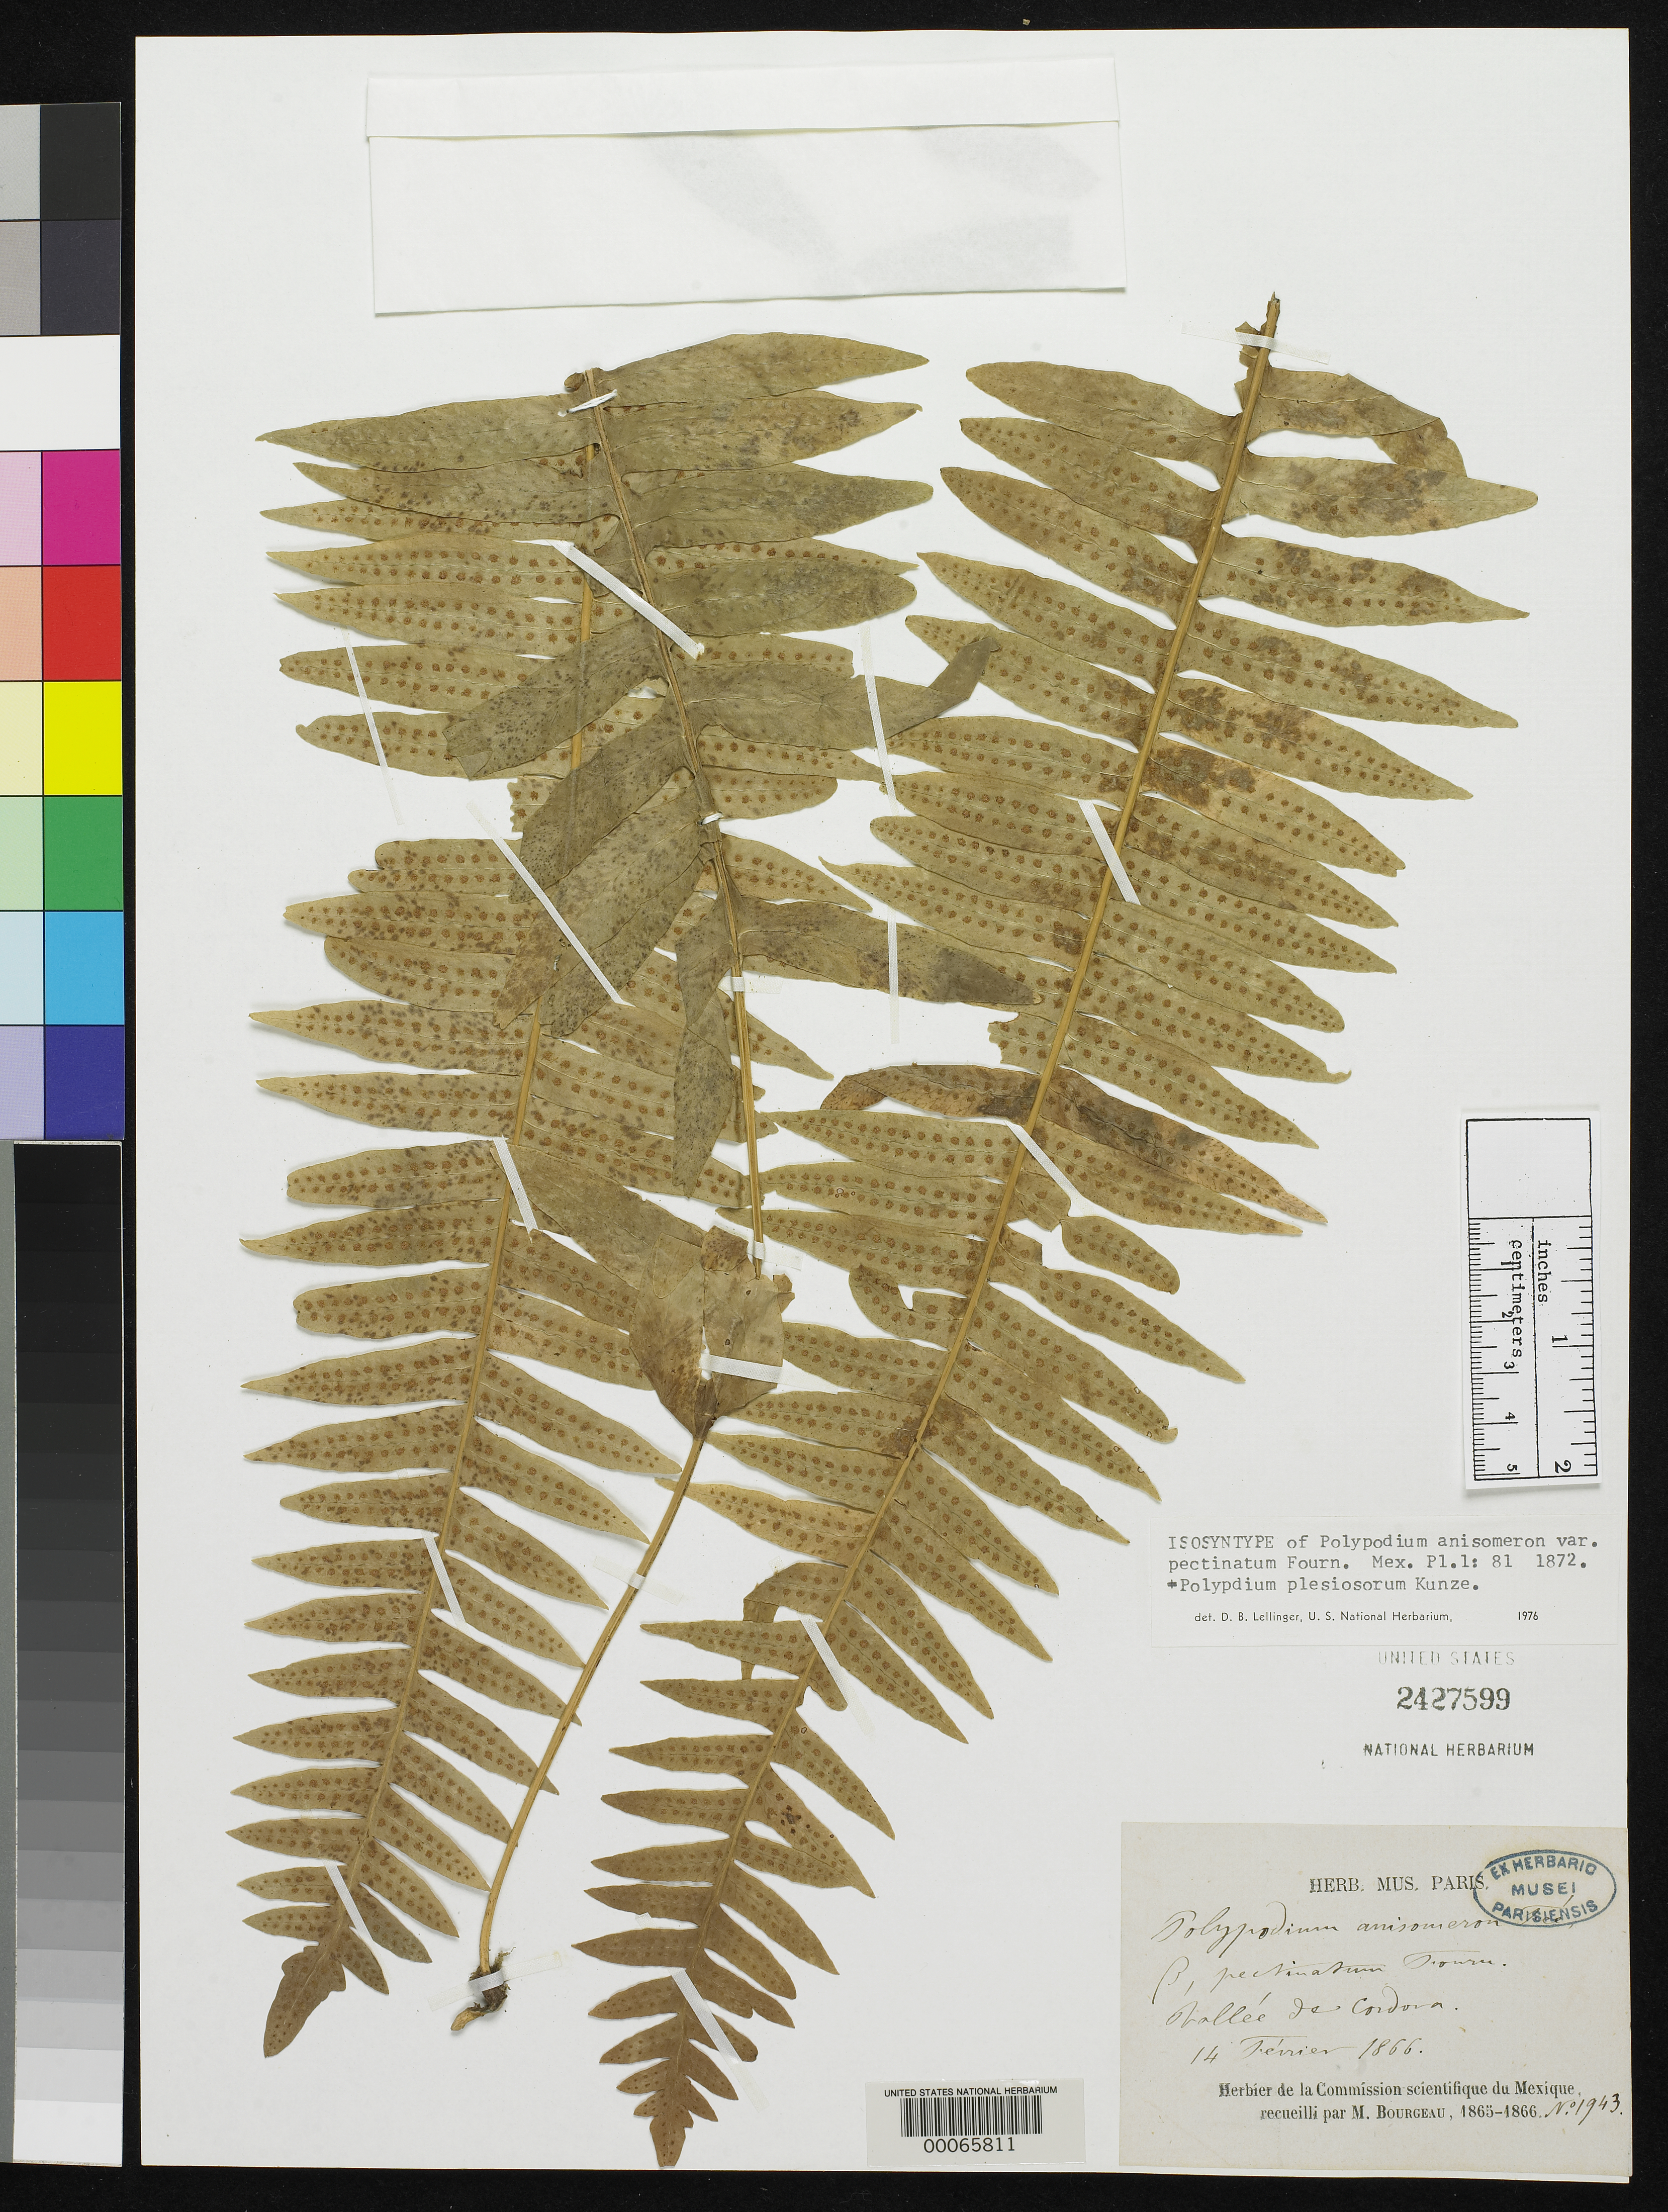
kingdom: Plantae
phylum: Tracheophyta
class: Polypodiopsida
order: Polypodiales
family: Polypodiaceae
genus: Polypodium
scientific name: Polypodium anisomeron var. pectinatum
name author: E. Fourn.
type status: Isosyntype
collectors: E. Bourgeau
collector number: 1943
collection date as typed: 14 Feb 1866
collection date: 1866-02-14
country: Mexico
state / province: Veracruz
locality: Córdoba Valley.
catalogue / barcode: US 2427599